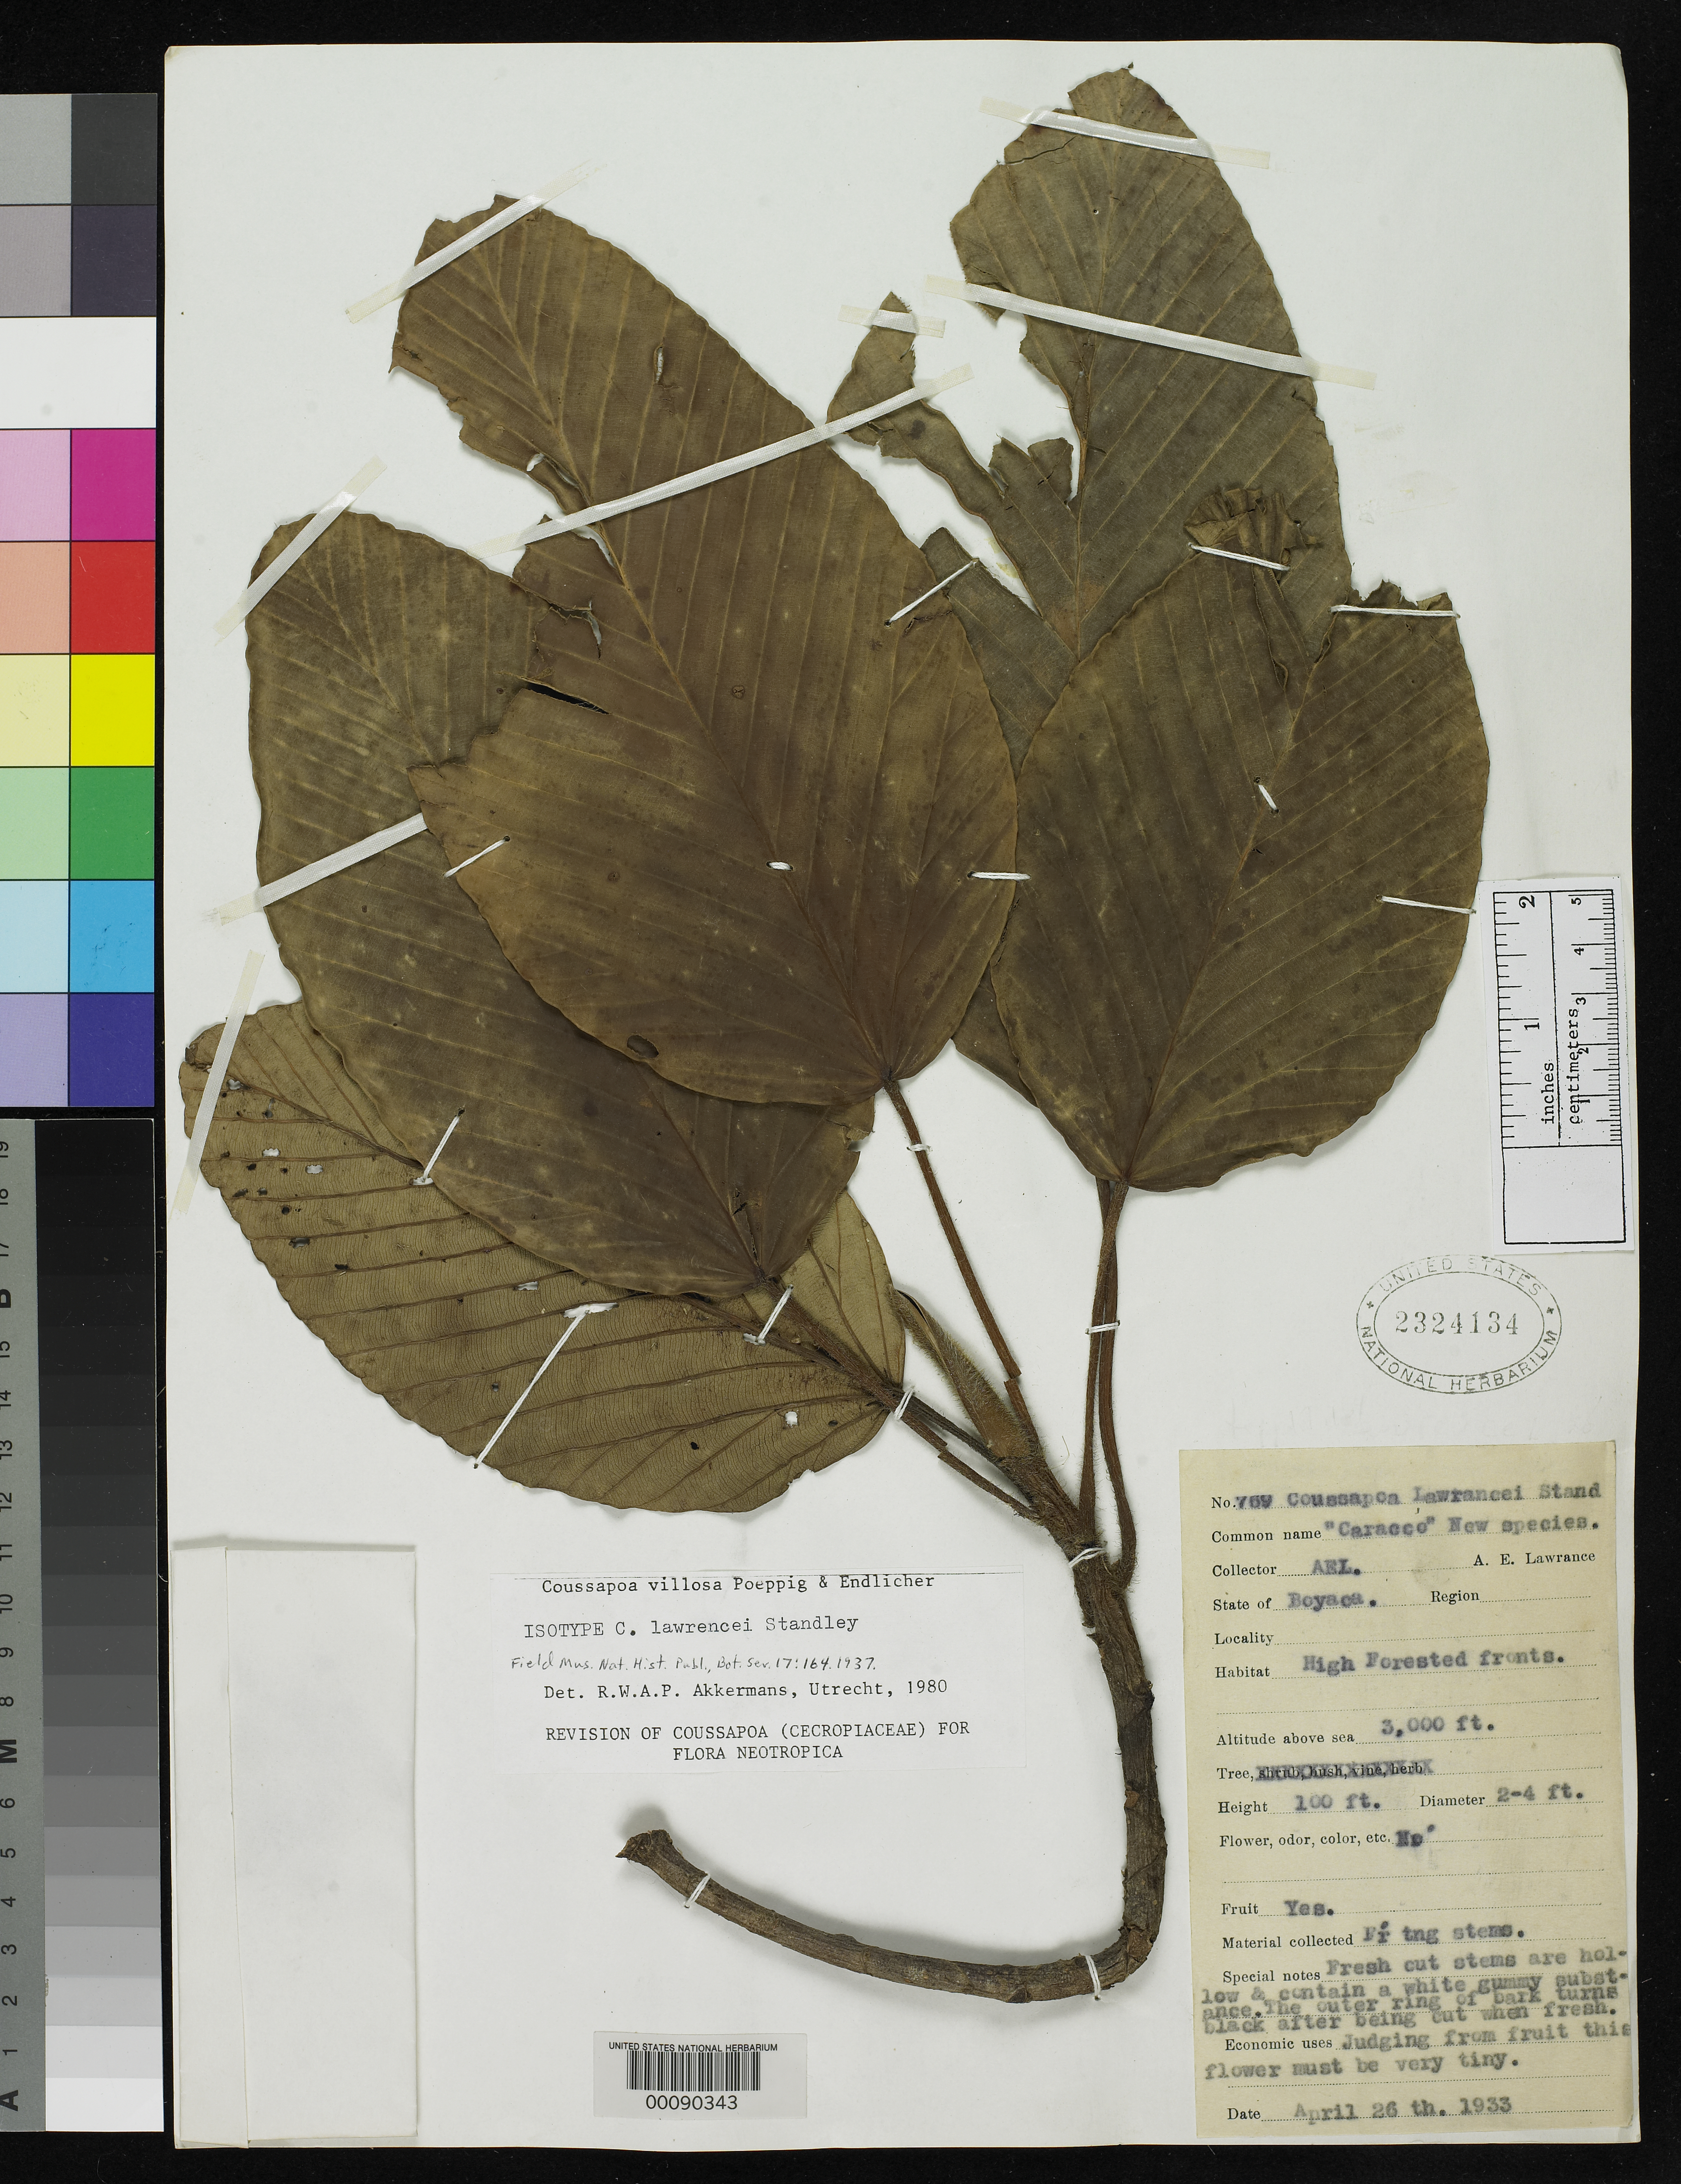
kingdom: Plantae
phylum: Tracheophyta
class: Magnoliopsida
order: Rosales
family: Urticaceae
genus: Coussapoa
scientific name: Coussapoa lawrancei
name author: Standl.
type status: Isotype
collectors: A. Lawrance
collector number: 769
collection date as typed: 26 Apr 1933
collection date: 1933-04-26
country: Colombia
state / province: Boyacá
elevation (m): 914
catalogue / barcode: US 2324134